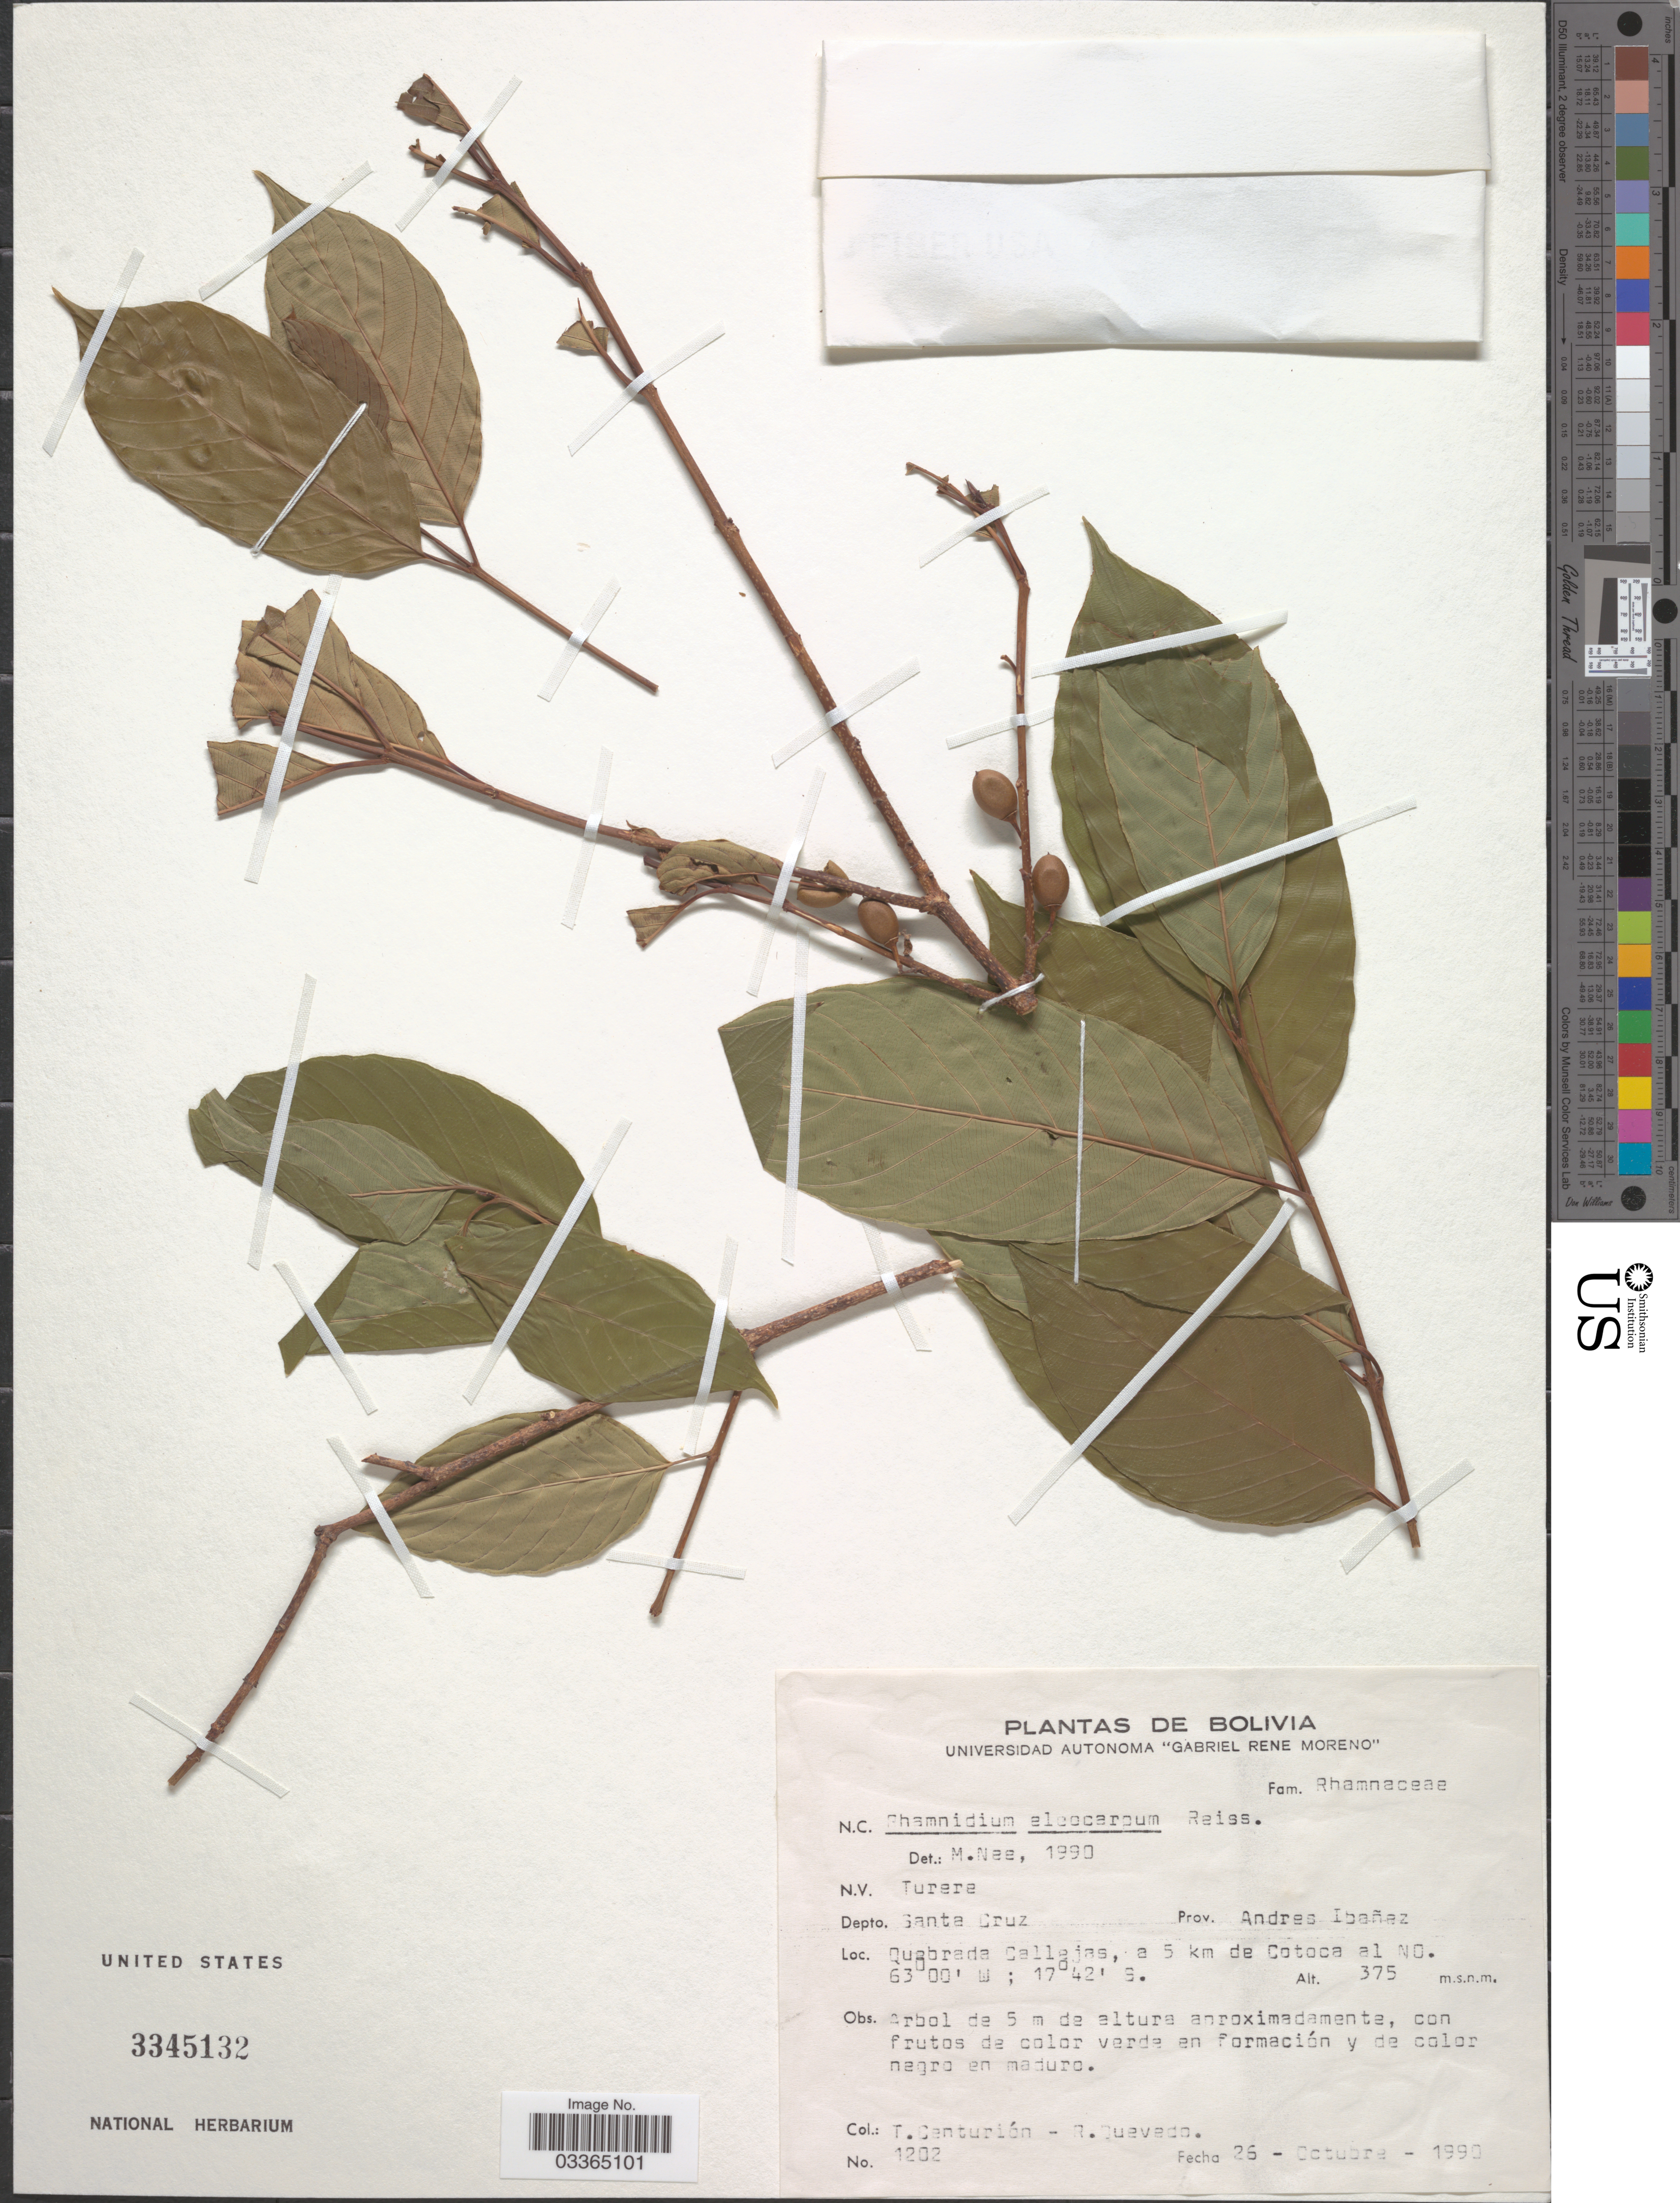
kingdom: Plantae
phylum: Tracheophyta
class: Magnoliopsida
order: Rosales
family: Rhamnaceae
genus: Rhamnidium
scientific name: Rhamnidium elaeocarpum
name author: Reissek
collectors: T. Centurión & R. Quevedo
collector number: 1202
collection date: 1990-10-26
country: Bolivia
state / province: Santa Cruz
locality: Depto. Santa Cruz, Prov. Andres Ibañez, Quebrada Callejas, a 5 km de Cotoca al NO.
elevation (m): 375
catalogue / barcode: US 3345132